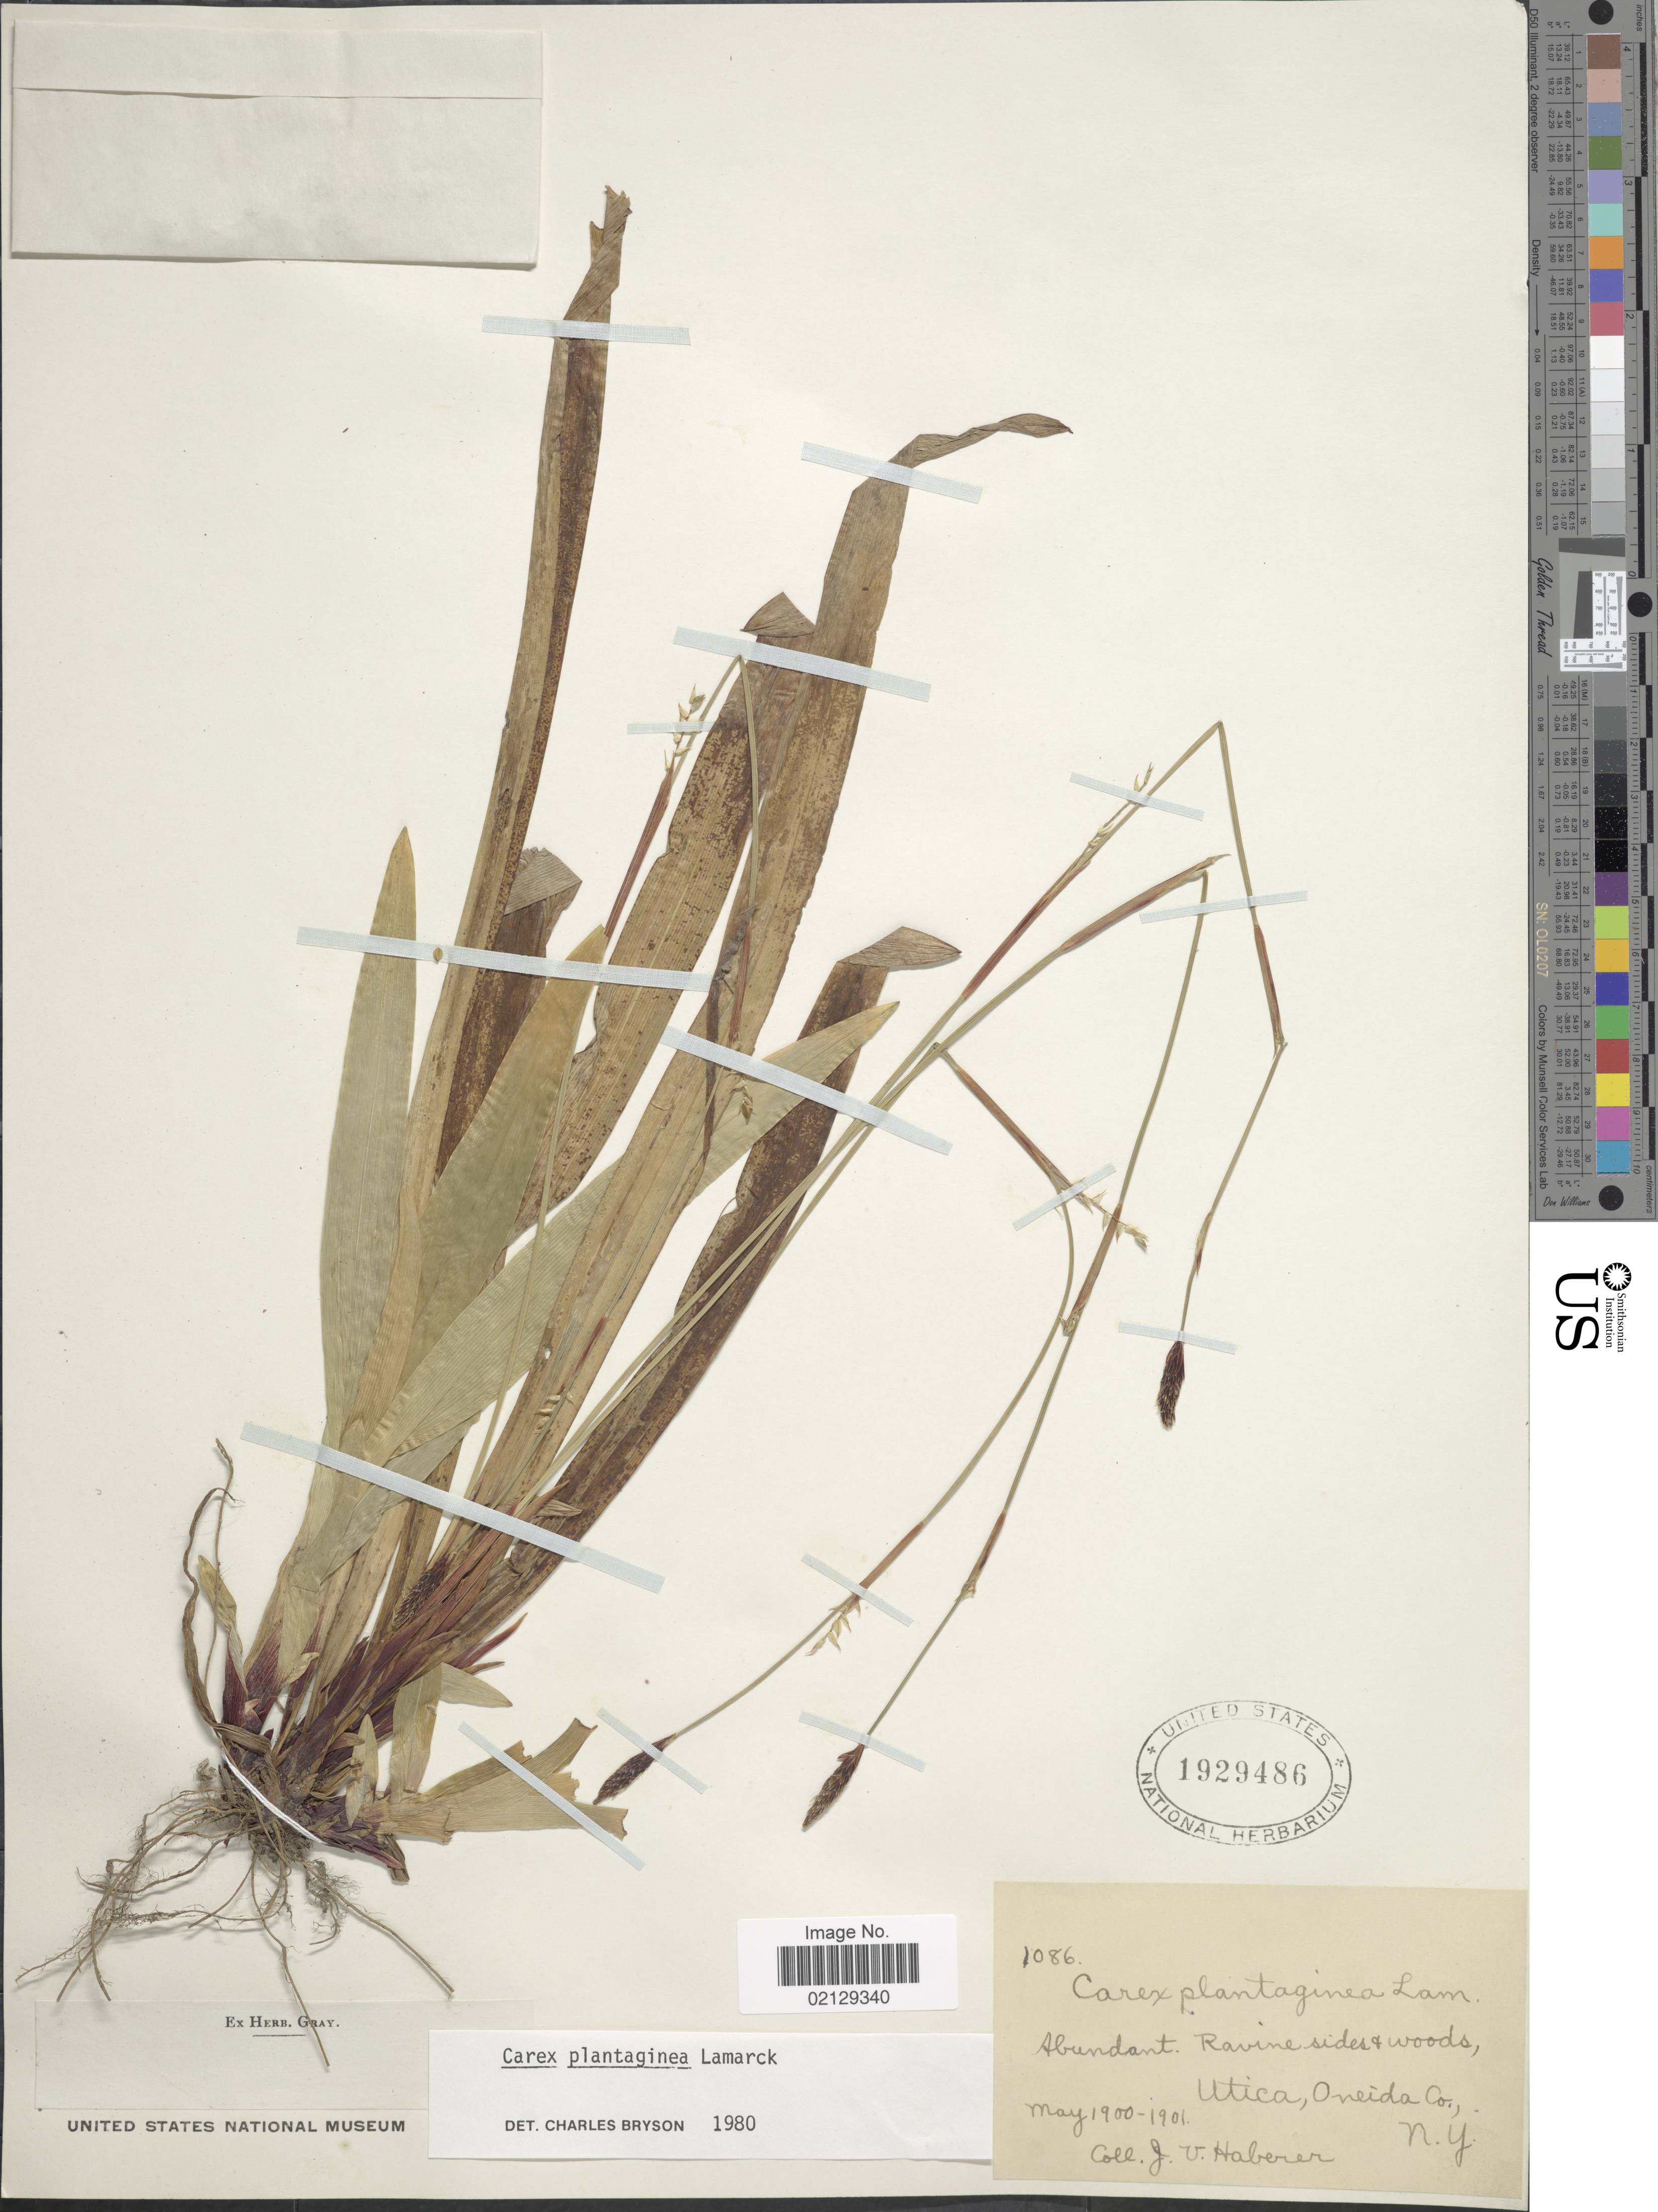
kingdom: Plantae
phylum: Tracheophyta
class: Liliopsida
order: Poales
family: Cyperaceae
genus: Carex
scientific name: Carex plantaginea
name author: Lam.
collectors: J. V. Haberer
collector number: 1086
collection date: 1900-05/1901-05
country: United States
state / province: New York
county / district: Oneida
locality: Utica, Oneida Co.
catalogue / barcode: US 1929486